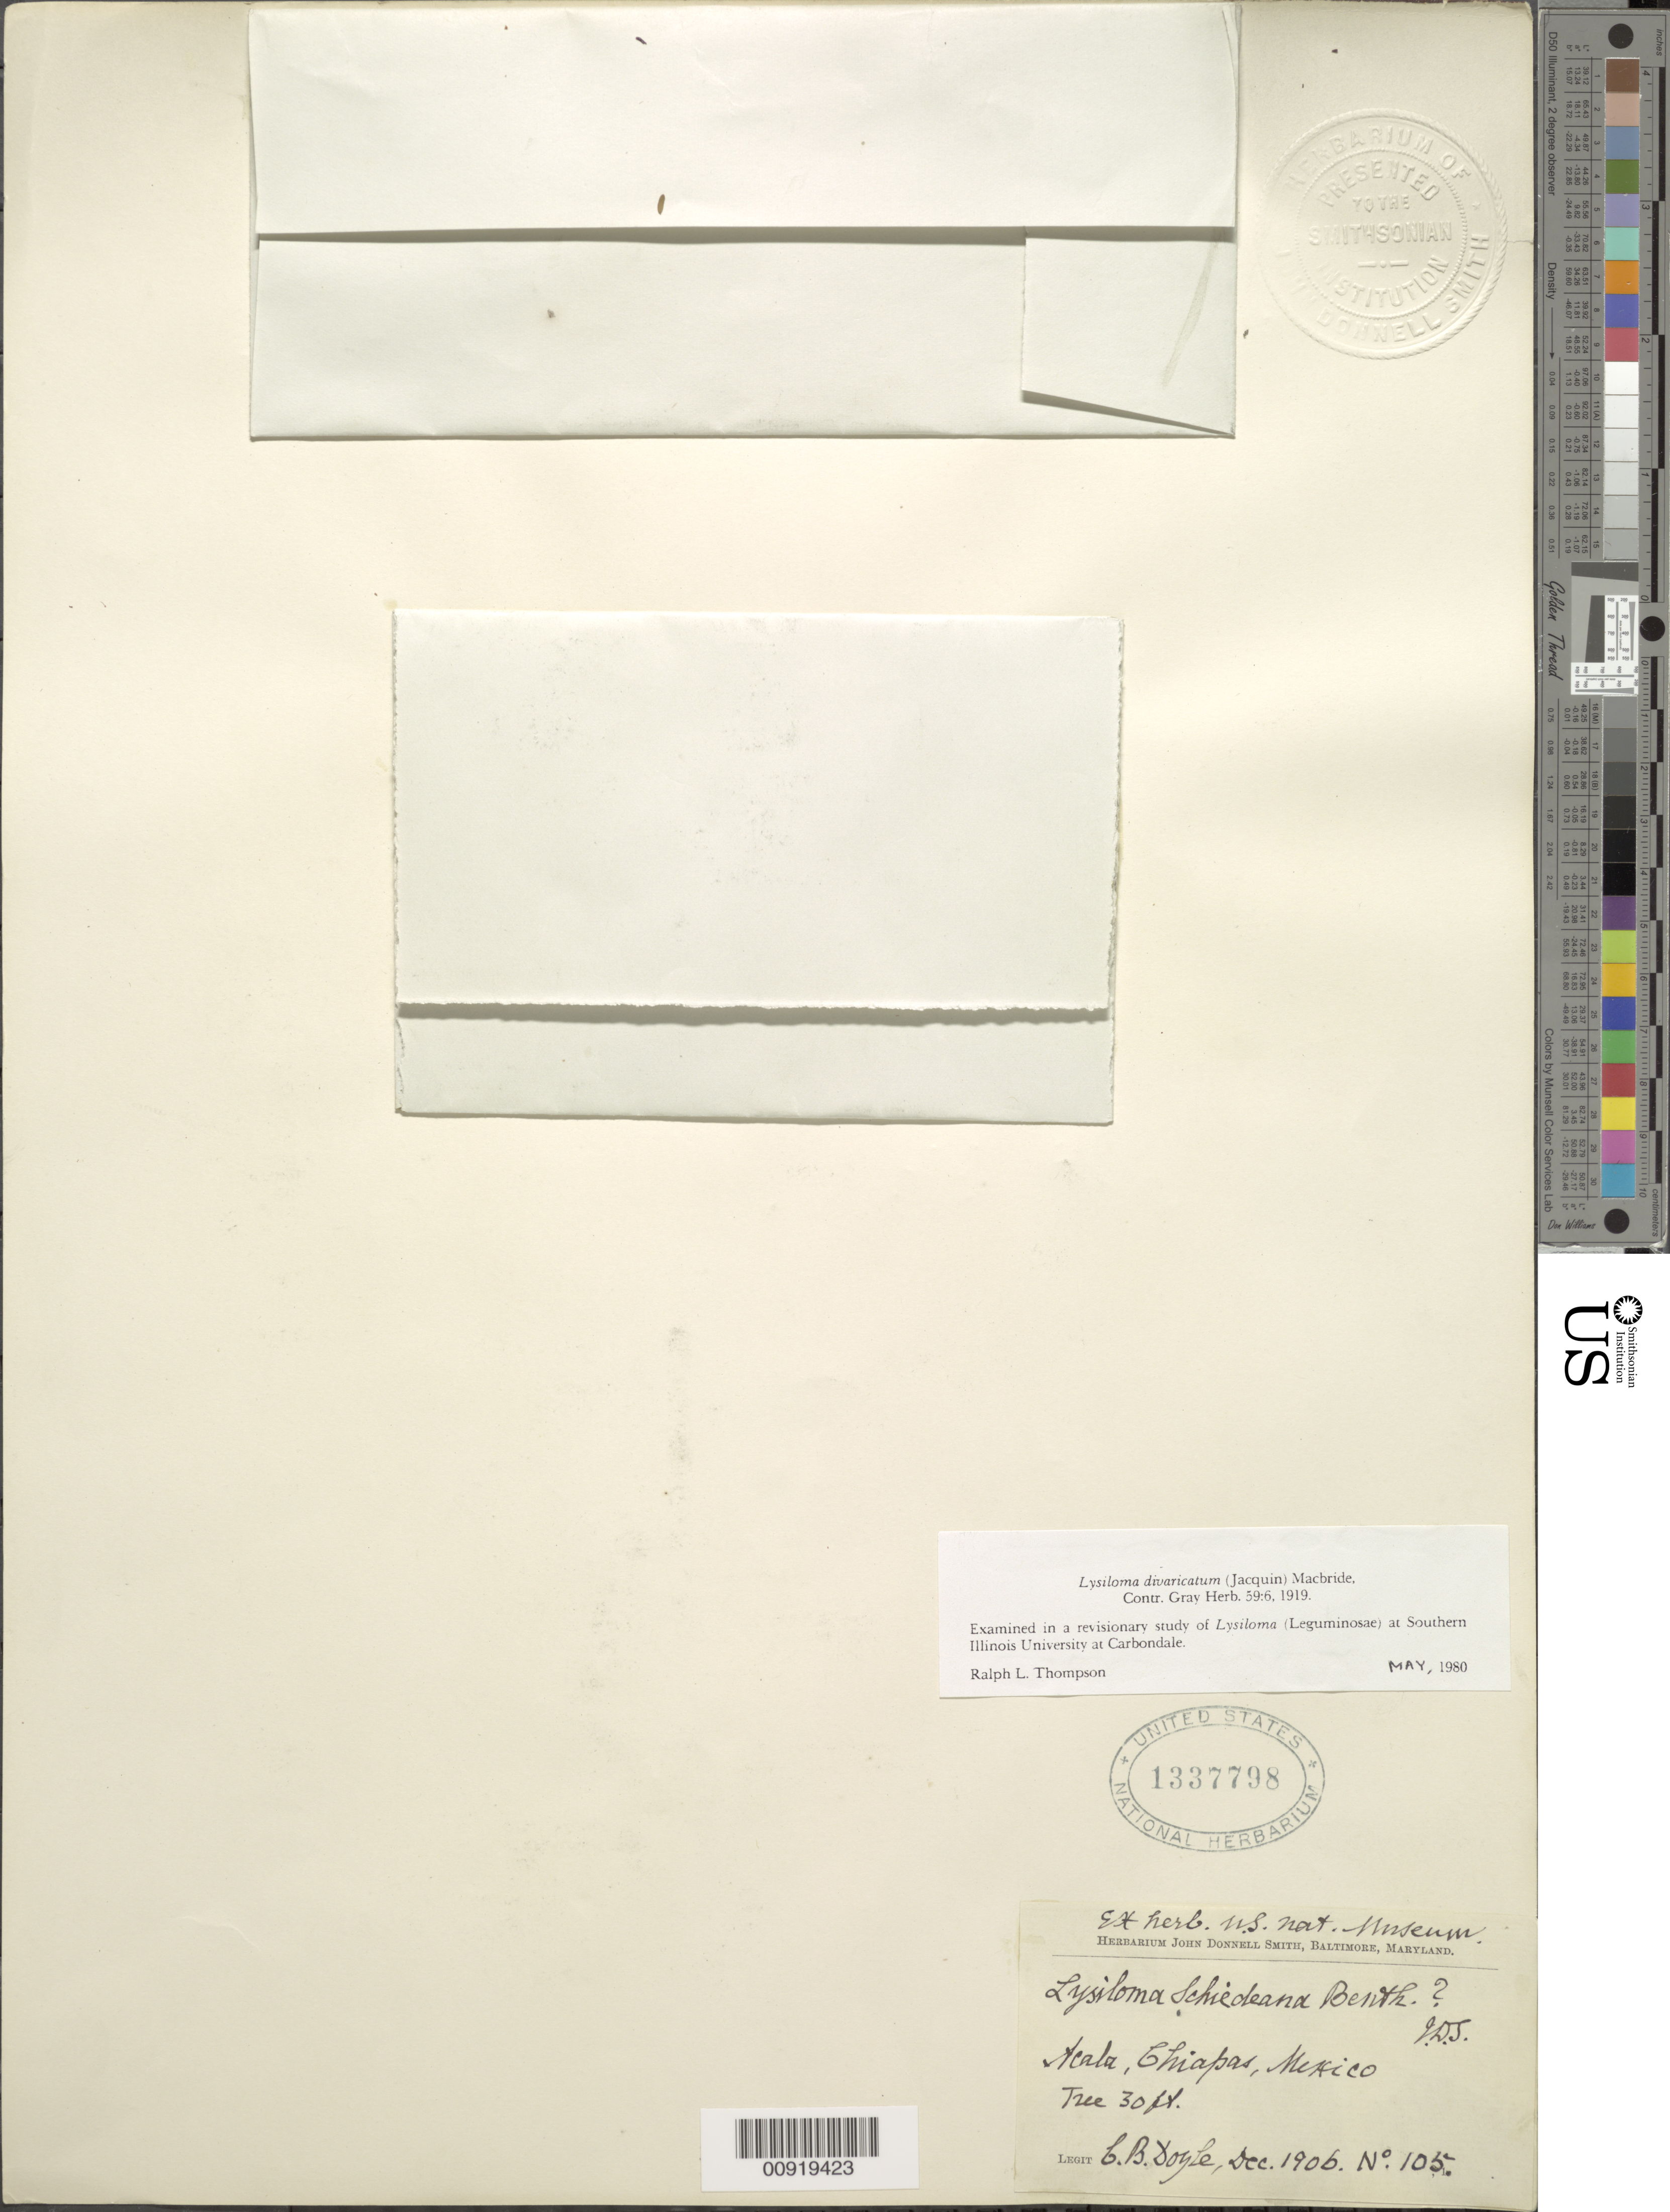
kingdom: Plantae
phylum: Tracheophyta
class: Magnoliopsida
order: Fabales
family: Fabaceae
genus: Lysiloma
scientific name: Lysiloma divaricatum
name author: (Jacq.) J.F. Macbr.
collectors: C. Doyle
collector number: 105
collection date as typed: Dec 1906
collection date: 1906-12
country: Mexico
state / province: Chiapas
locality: Acala, Chiapas.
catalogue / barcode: US 1337798